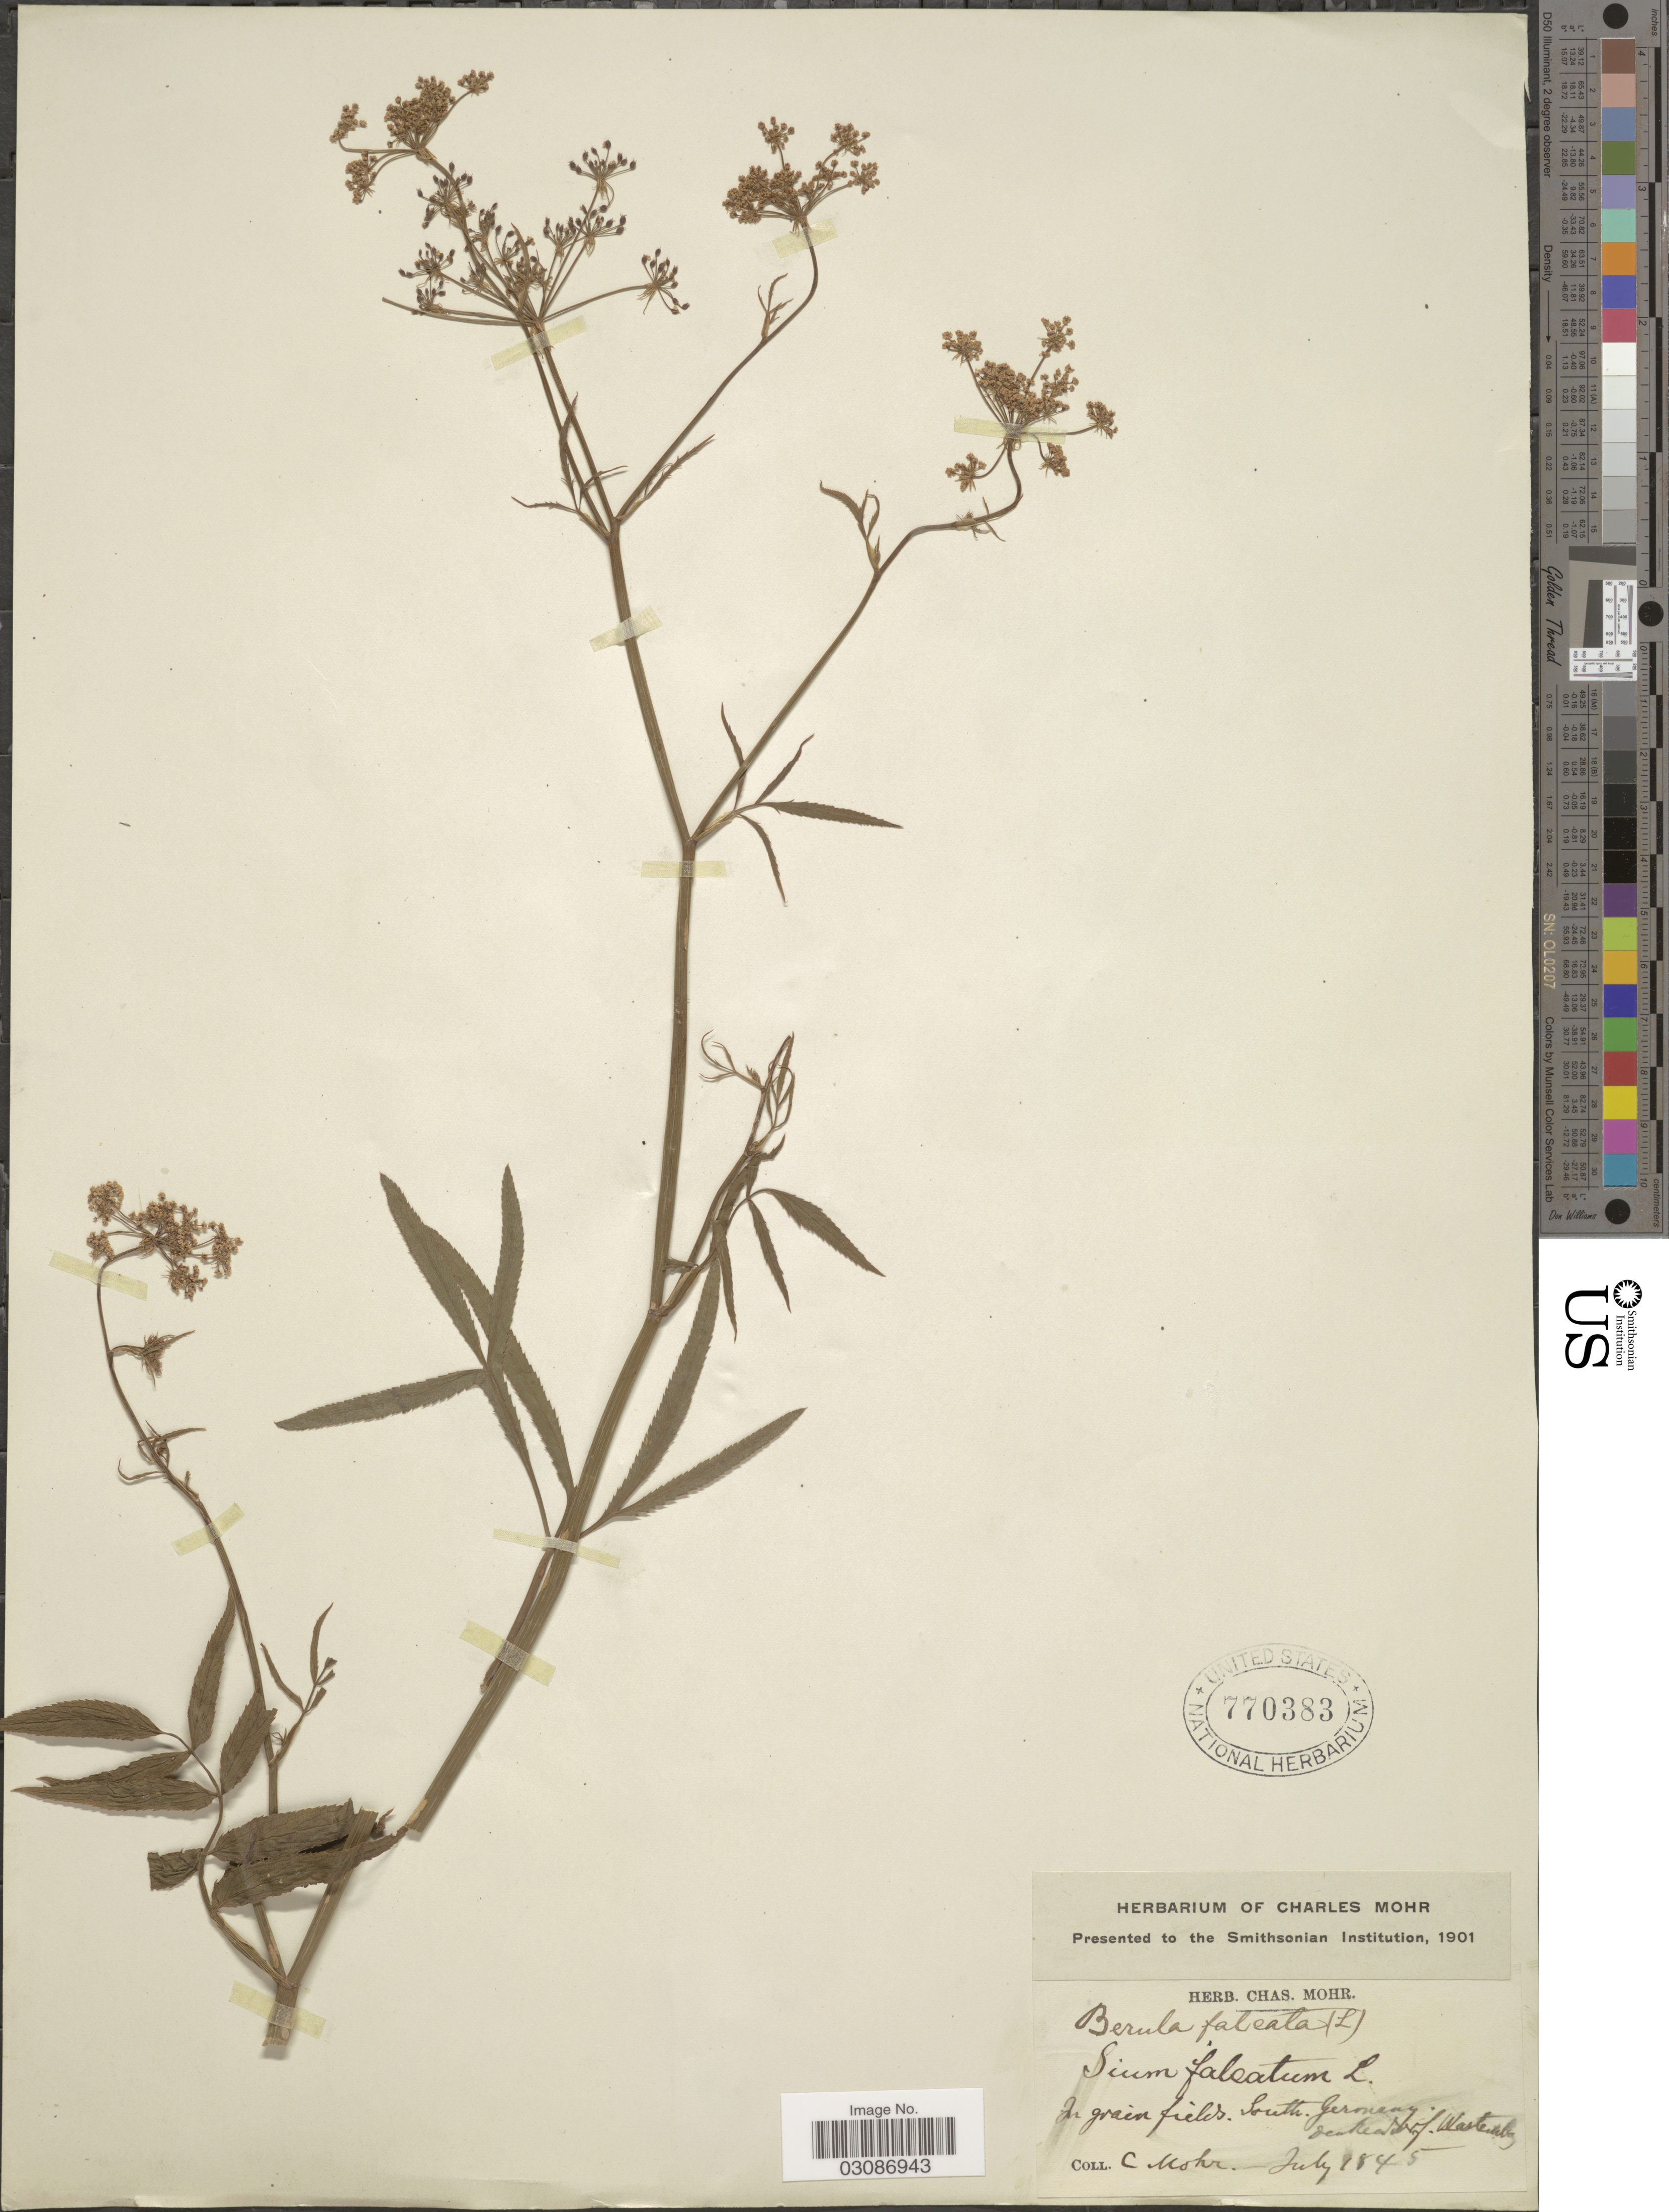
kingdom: Plantae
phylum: Tracheophyta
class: Magnoliopsida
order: Apiales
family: Apiaceae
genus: Berula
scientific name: Berula erecta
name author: (Huds.) Coville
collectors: Mohr, C. T. (herbarium)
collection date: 1845-07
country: Germany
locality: South Germany. Denkendorf Wurtembg.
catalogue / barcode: US 770383